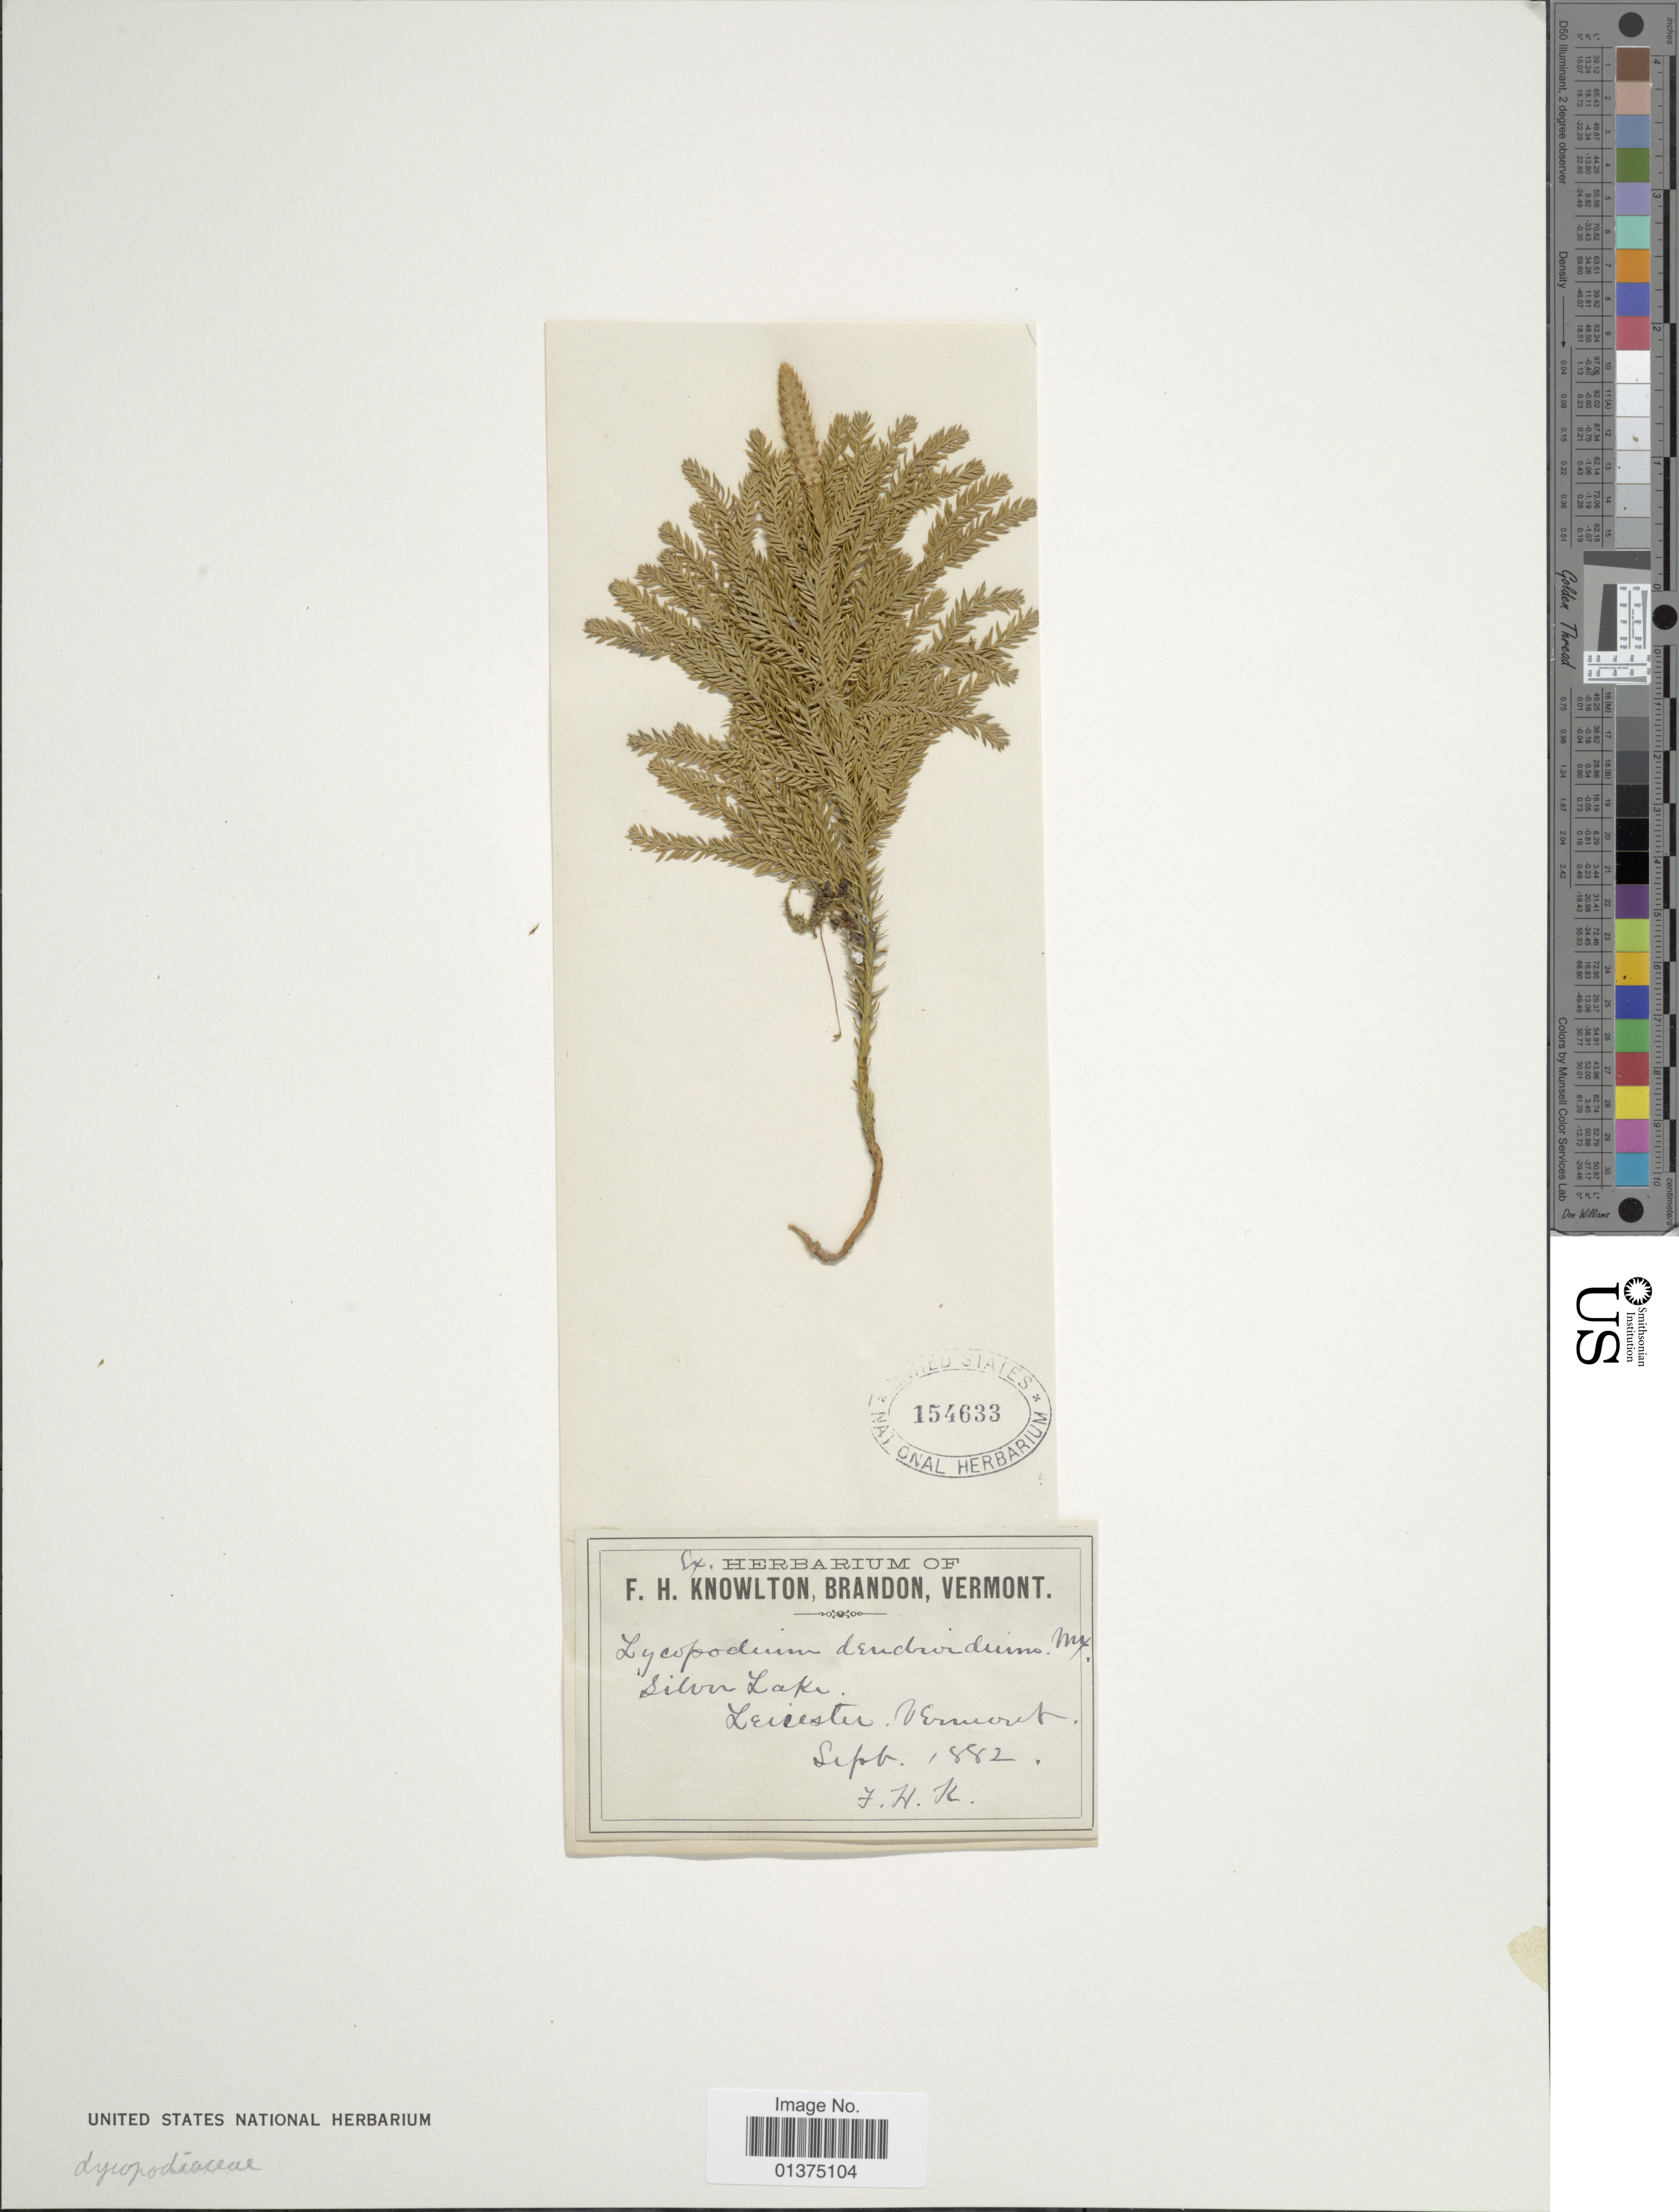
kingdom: Plantae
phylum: Tracheophyta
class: Lycopodiopsida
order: Lycopodiales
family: Lycopodiaceae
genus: Dendrolycopodium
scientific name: Dendrolycopodium dendroideum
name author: (Michx.) A. Haines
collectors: F. H. Knowlton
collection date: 1882-09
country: United States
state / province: Vermont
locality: Leicester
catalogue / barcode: US 154633